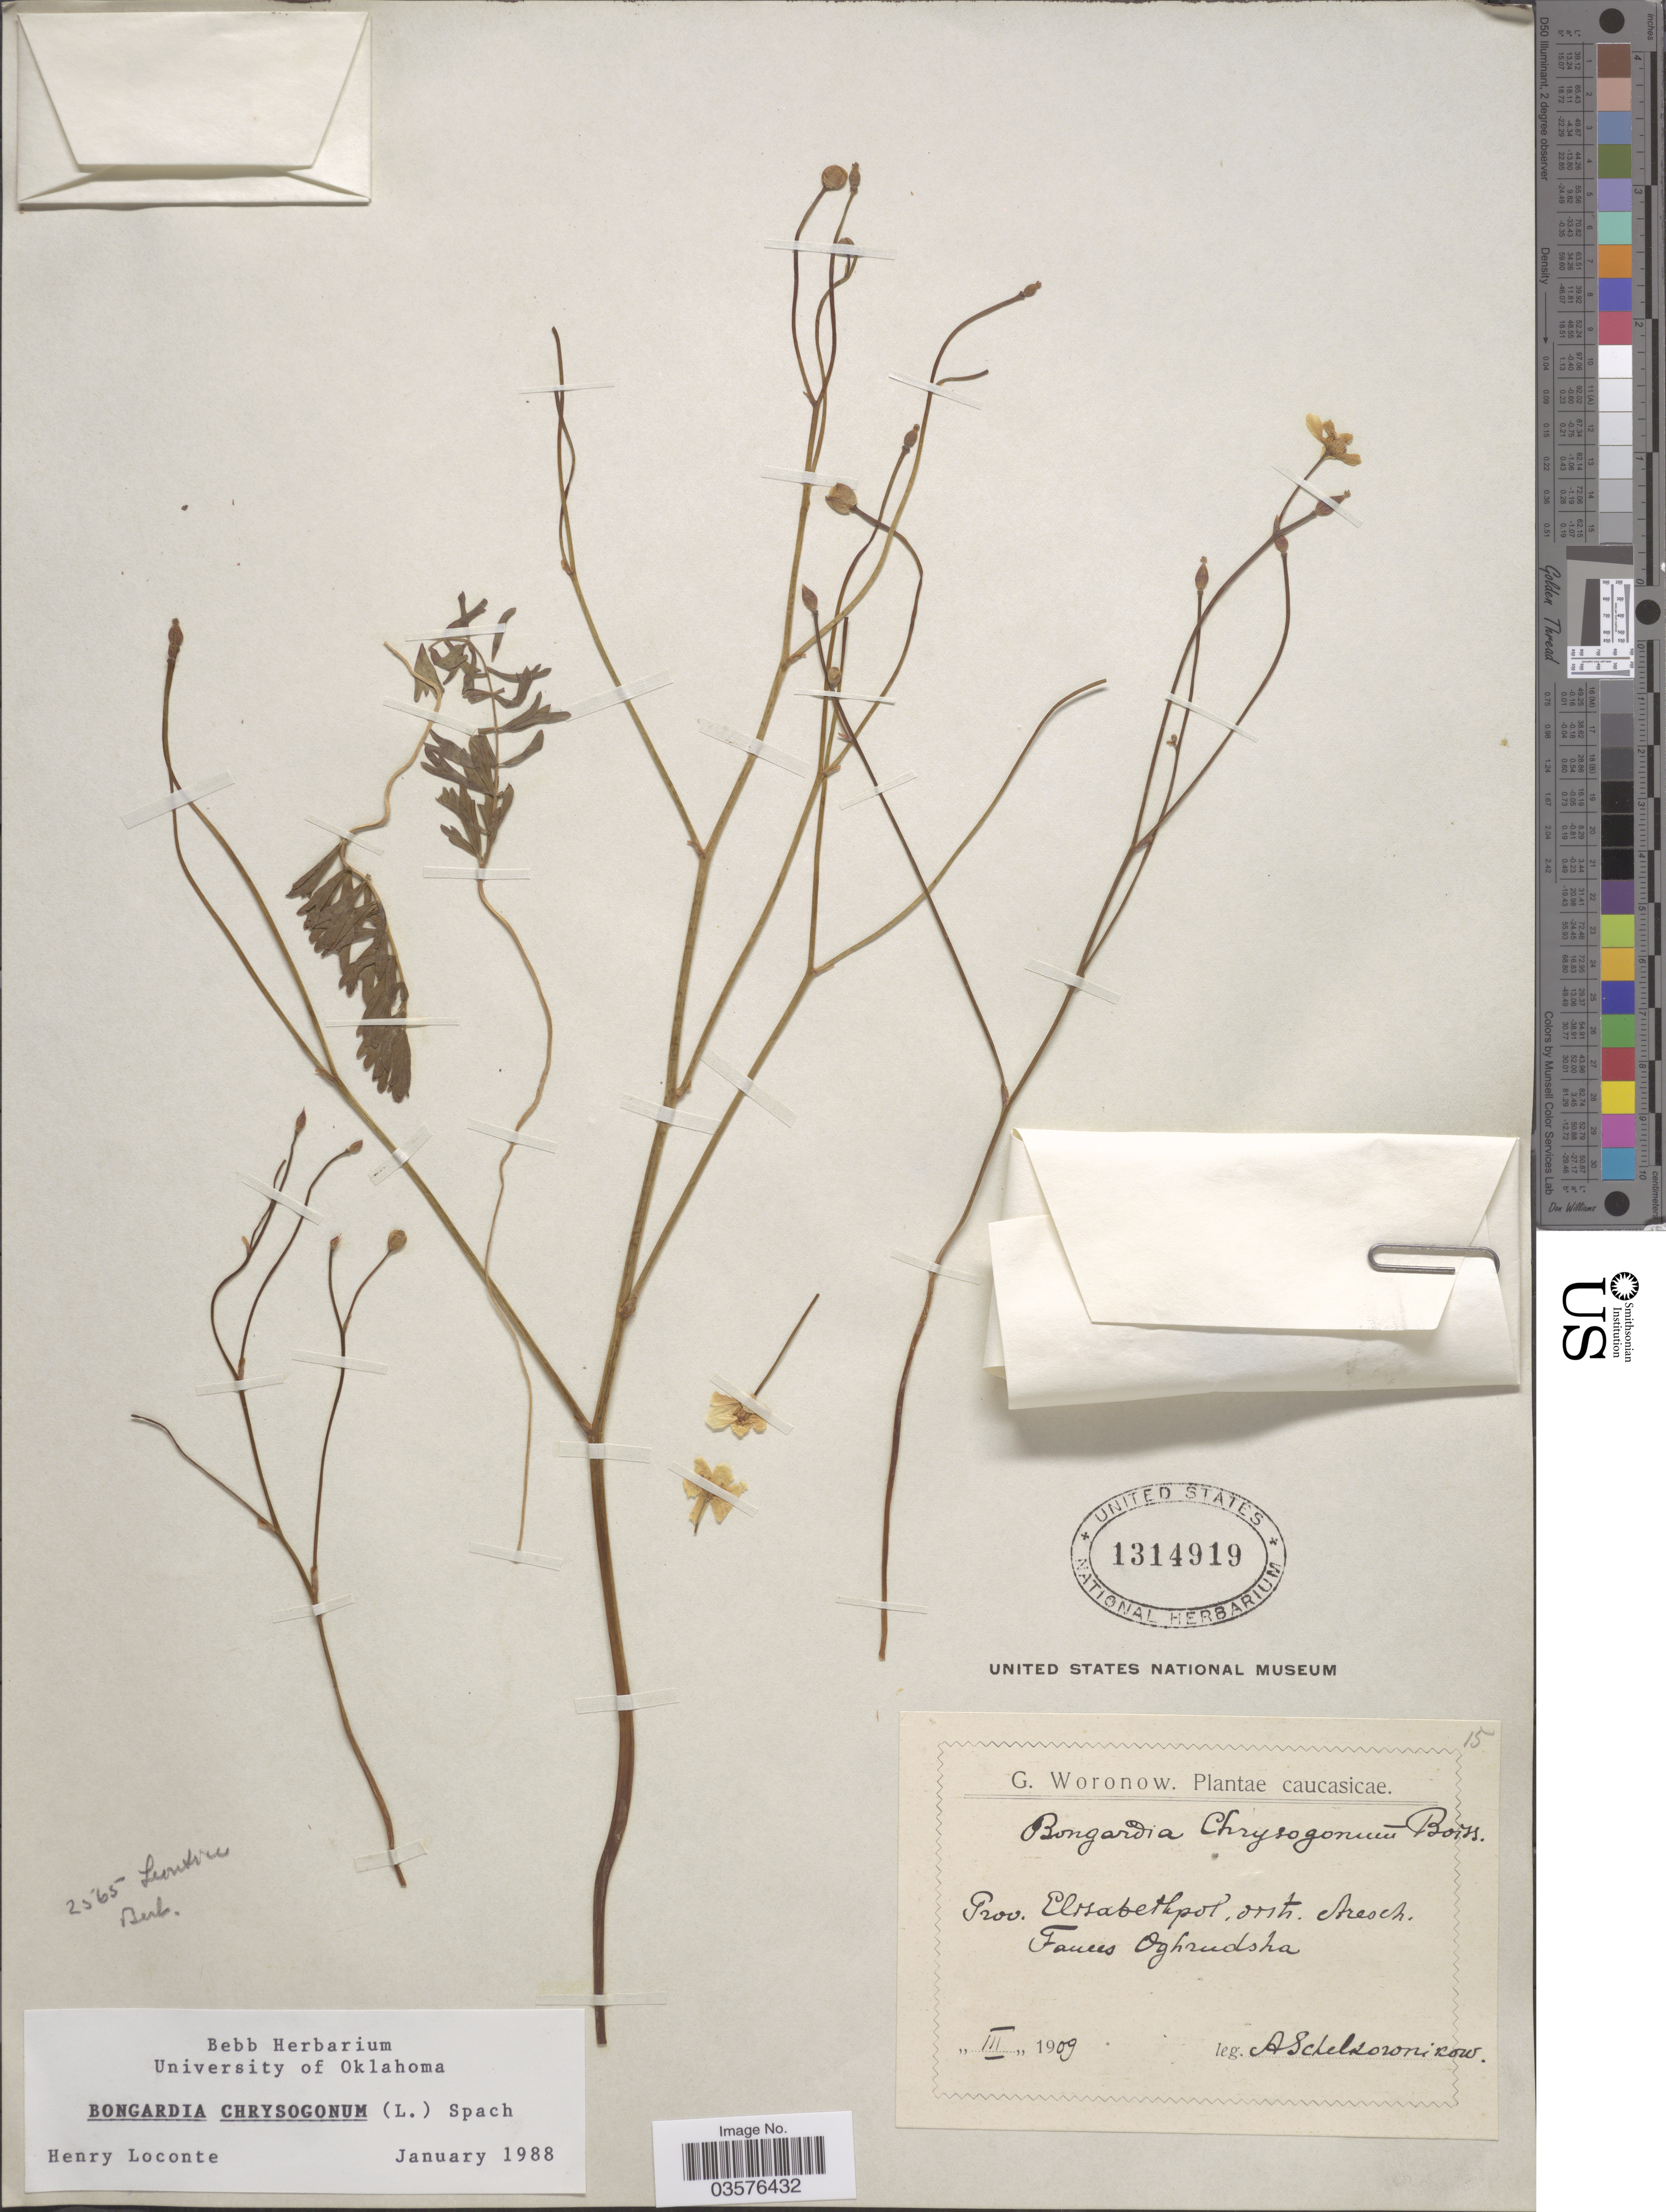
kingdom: Plantae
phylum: Tracheophyta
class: Magnoliopsida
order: Ranunculales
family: Berberidaceae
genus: Bongardia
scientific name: Bongardia chrysogonum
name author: (L.) Spach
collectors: A. Schelkownikow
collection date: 1909-03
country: Azerbaijan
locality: Prov. Elisabethpol. oisth [interpreted]. Aresch. Fauces Oghrudsha [interpreted].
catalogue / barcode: US 1314919